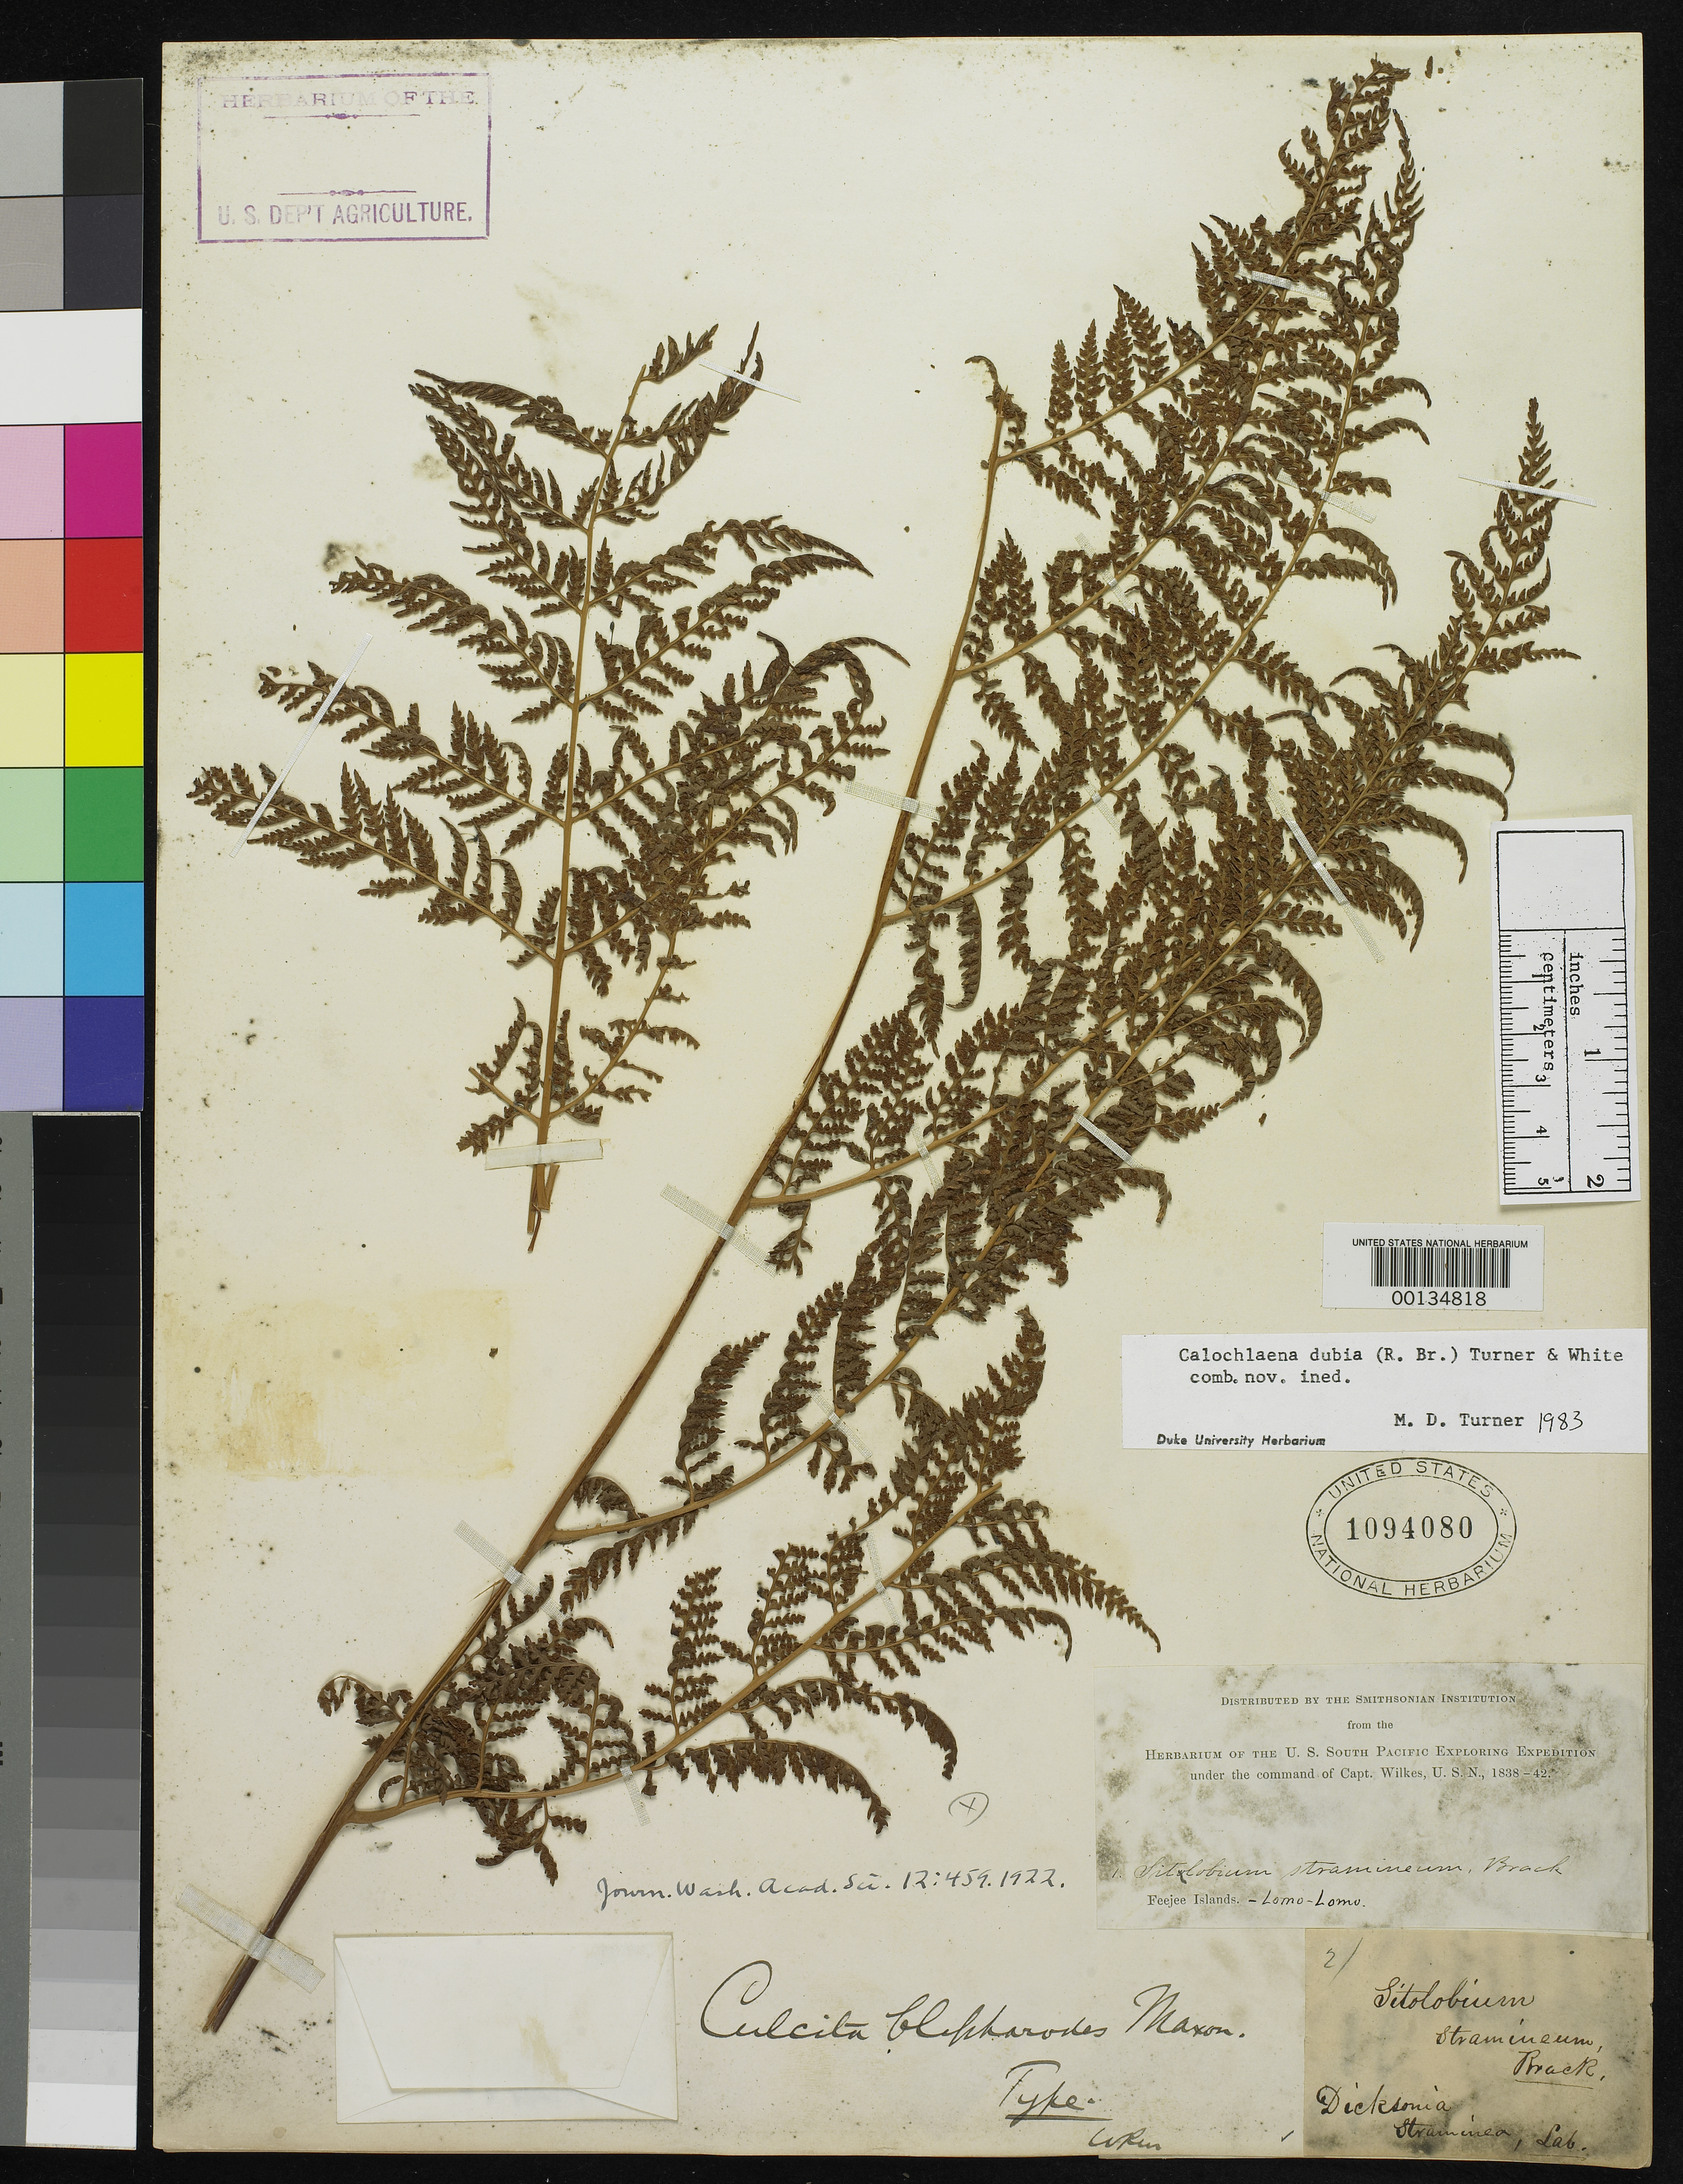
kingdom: Plantae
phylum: Tracheophyta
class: Polypodiopsida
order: Cyatheales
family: Culcitaceae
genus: Culcita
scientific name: Culcita blepharodes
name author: Maxon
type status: Holotype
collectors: Wilkes Explor. Exped.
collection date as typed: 1838 to -- --- 1842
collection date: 1838/1842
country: Fiji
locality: Feejee Islands. Lomo-Lomo.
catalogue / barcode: US 1094080